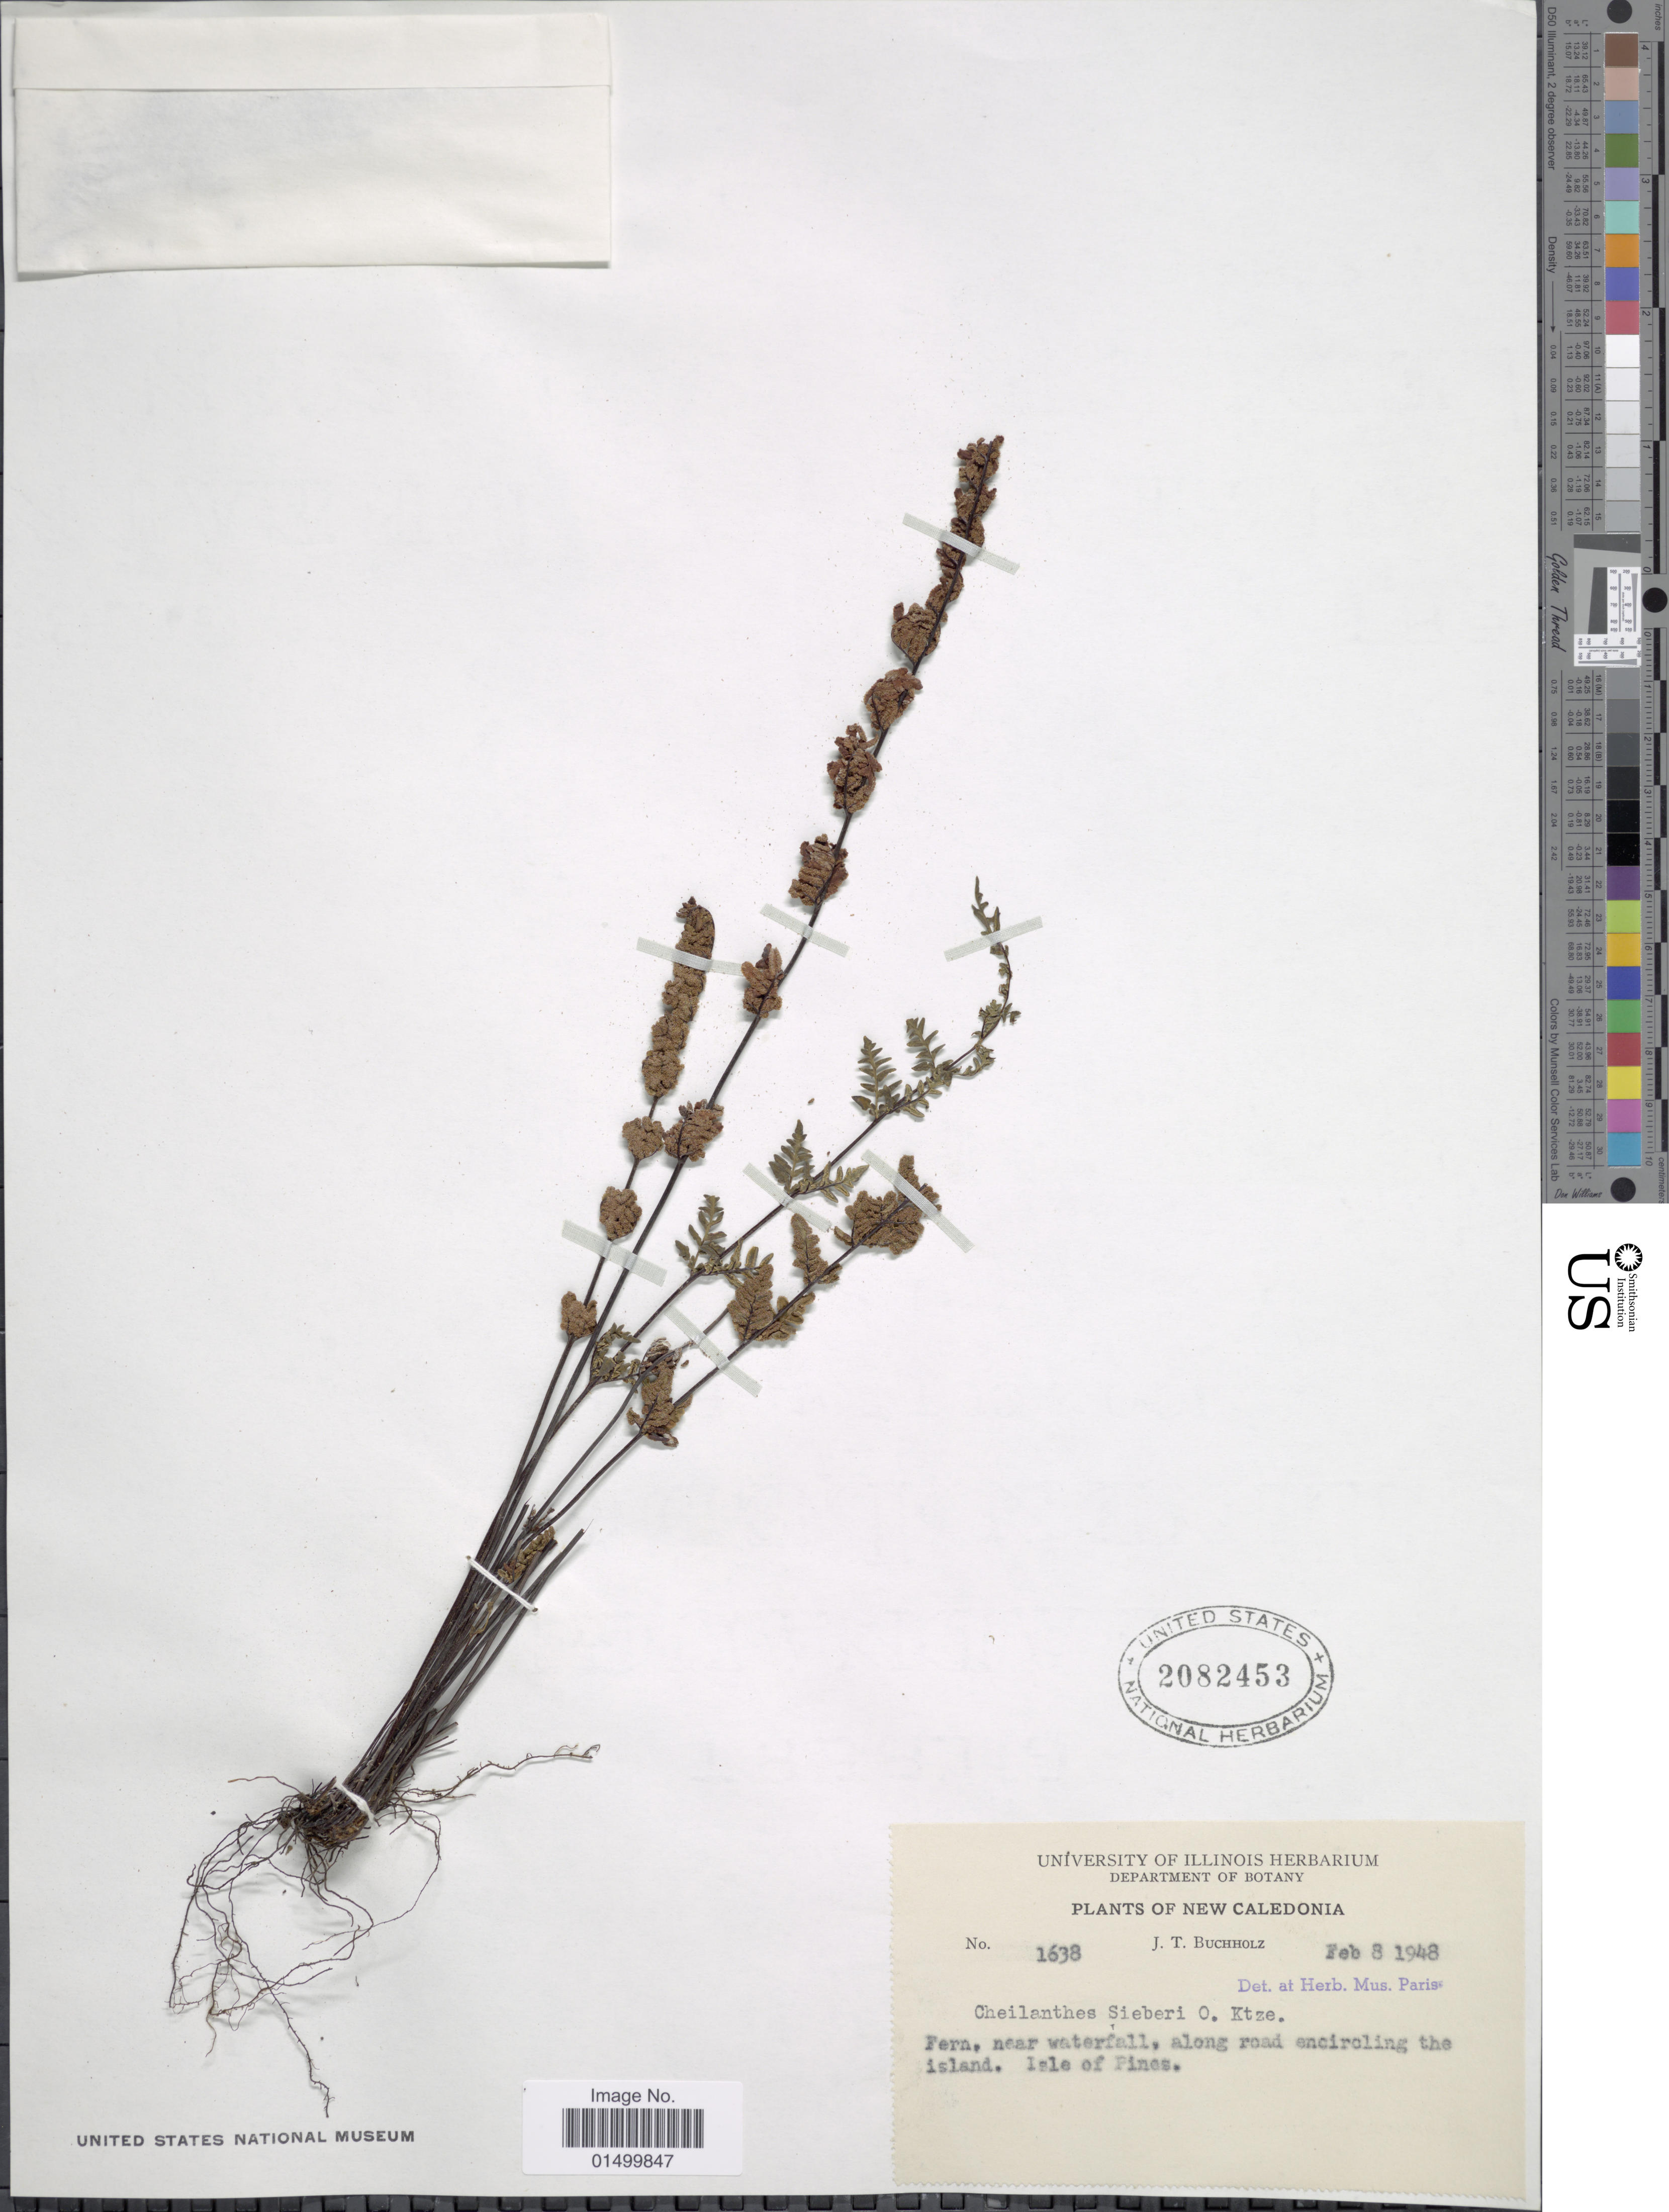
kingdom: Plantae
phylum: Tracheophyta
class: Polypodiopsida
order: Polypodiales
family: Pteridaceae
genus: Cheilanthes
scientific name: Cheilanthes humilis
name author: (G. Forst.) P.S. Green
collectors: J. T. Buchholz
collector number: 1638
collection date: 1948-02-08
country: New Caledonia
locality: Isle of Pines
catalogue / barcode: US 2082453